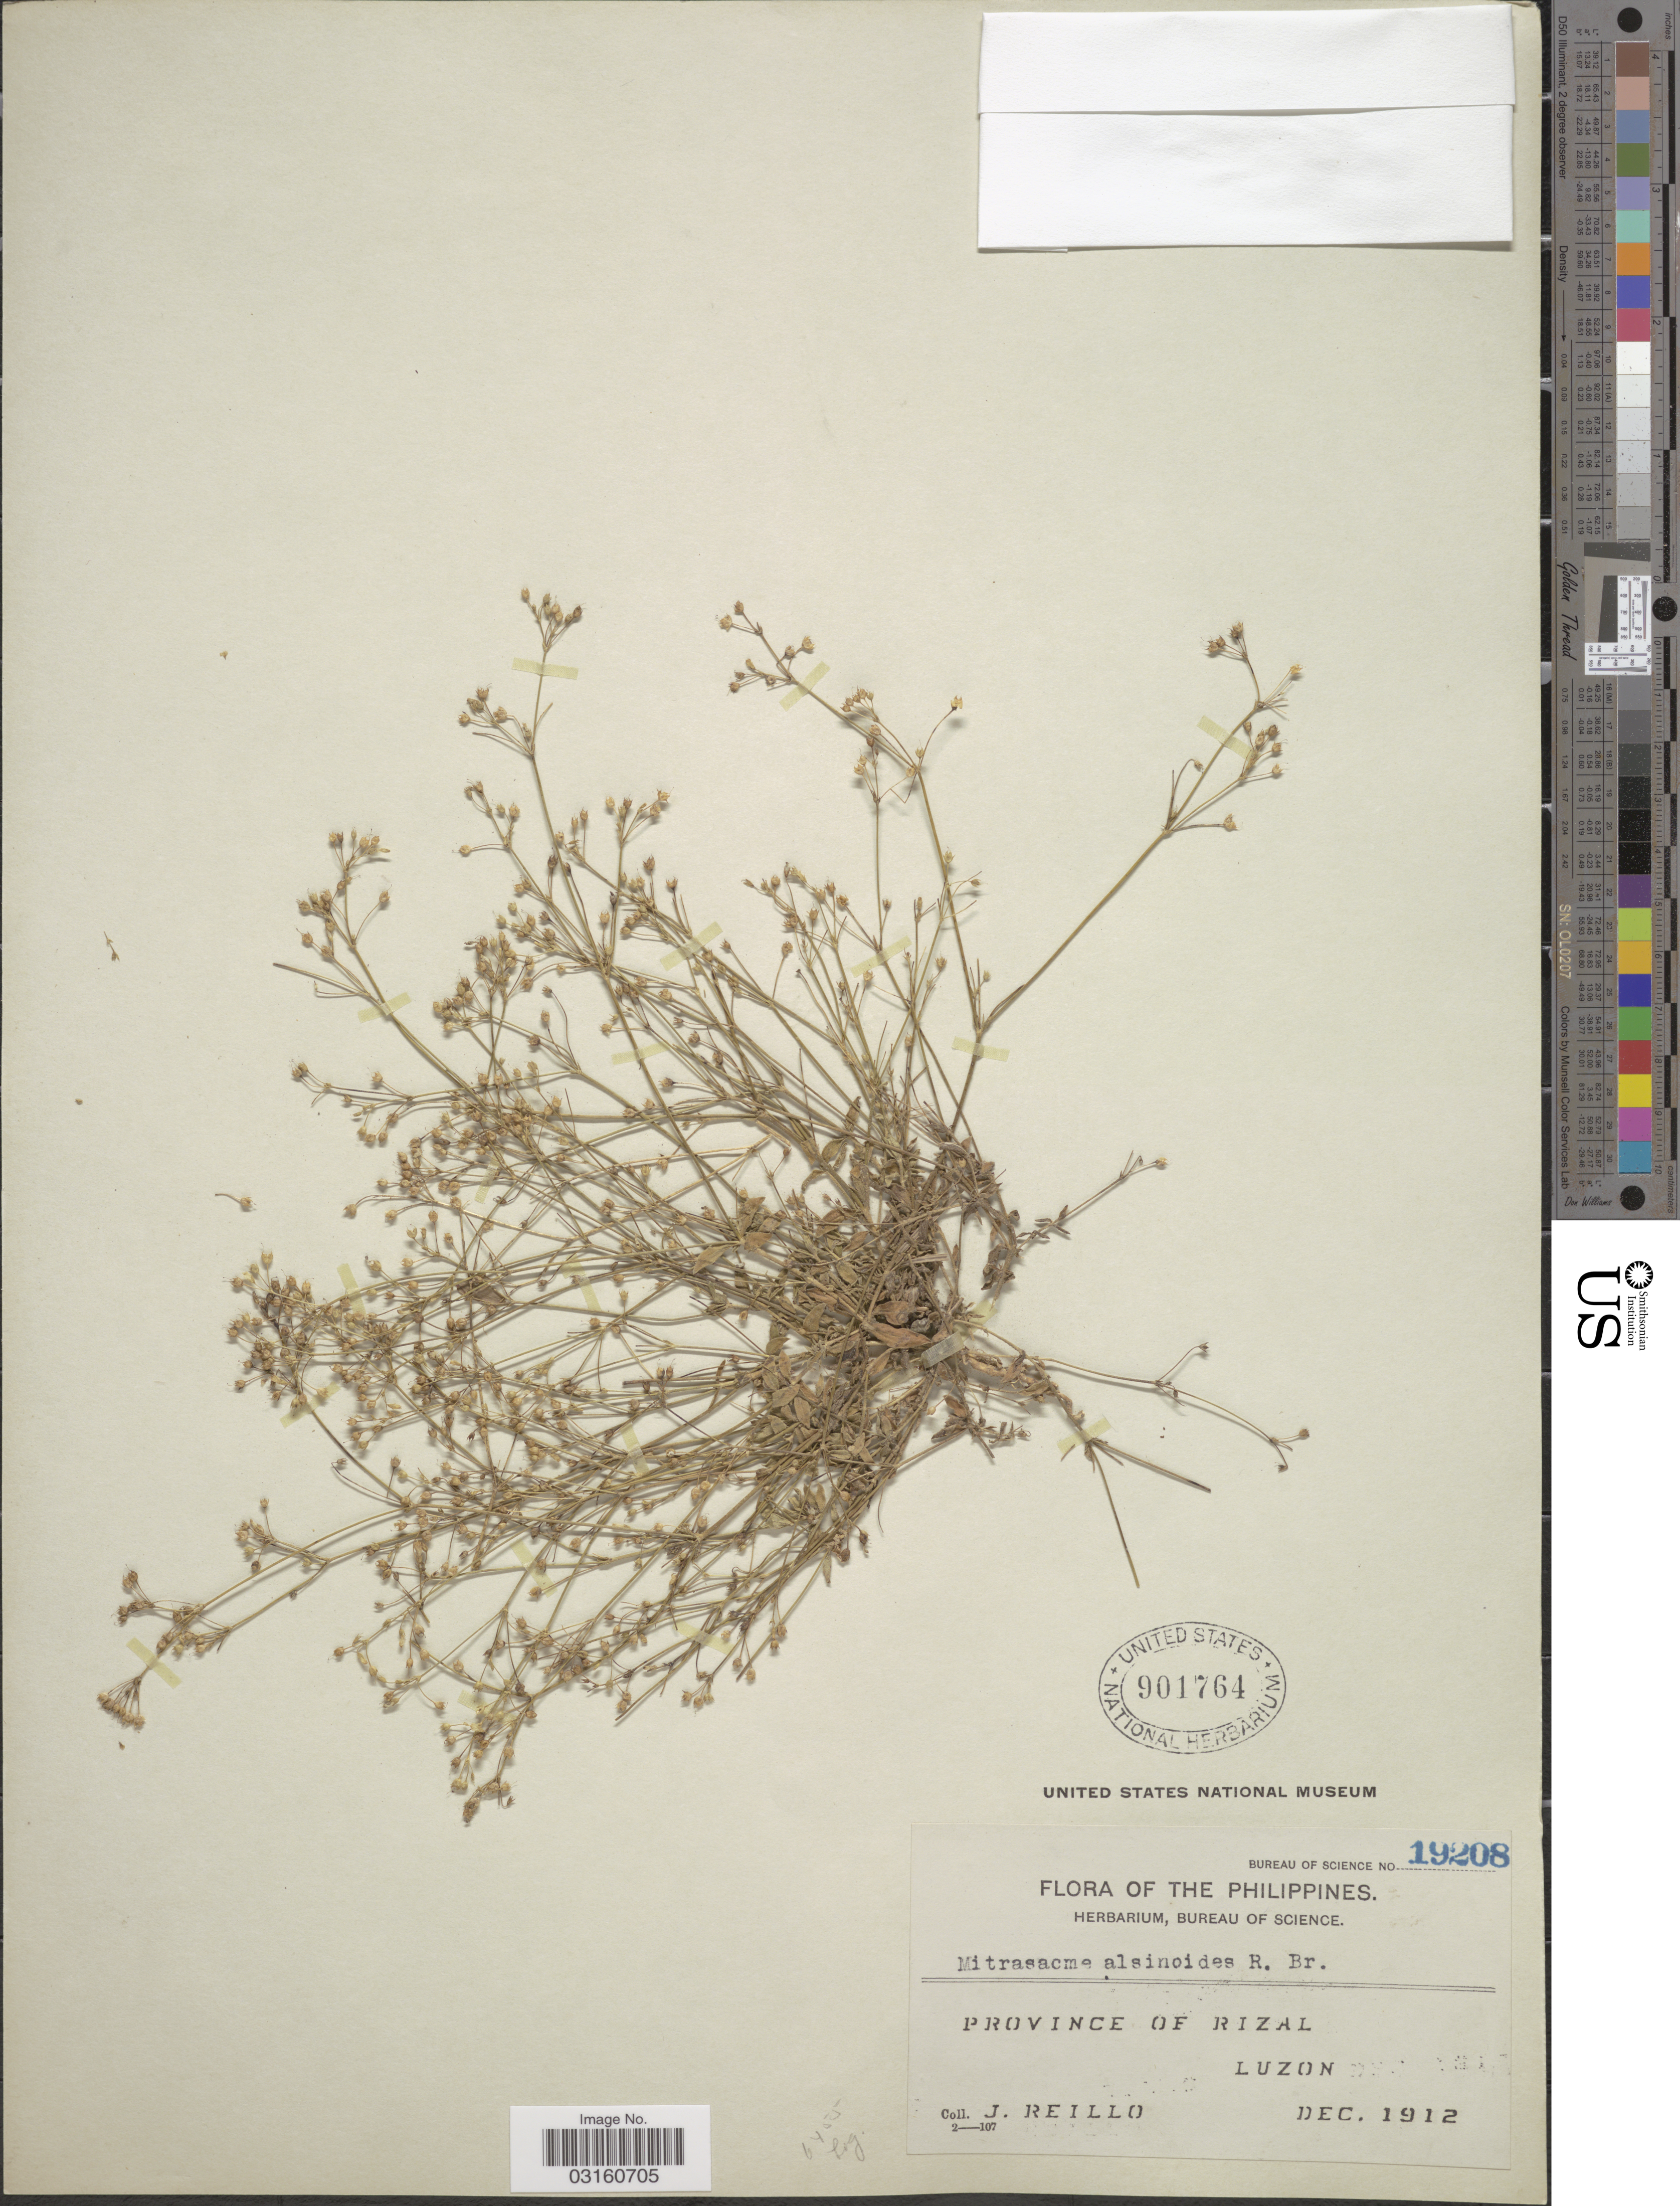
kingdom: Plantae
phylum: Tracheophyta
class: Magnoliopsida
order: Gentianales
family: Loganiaceae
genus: Mitrasacme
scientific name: Mitrasacme alsinoides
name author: R. Br.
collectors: J. Reillo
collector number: Bureau of Science 19208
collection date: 1912-12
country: Philippines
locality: Province of Rizal. Luzon.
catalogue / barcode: US 901764